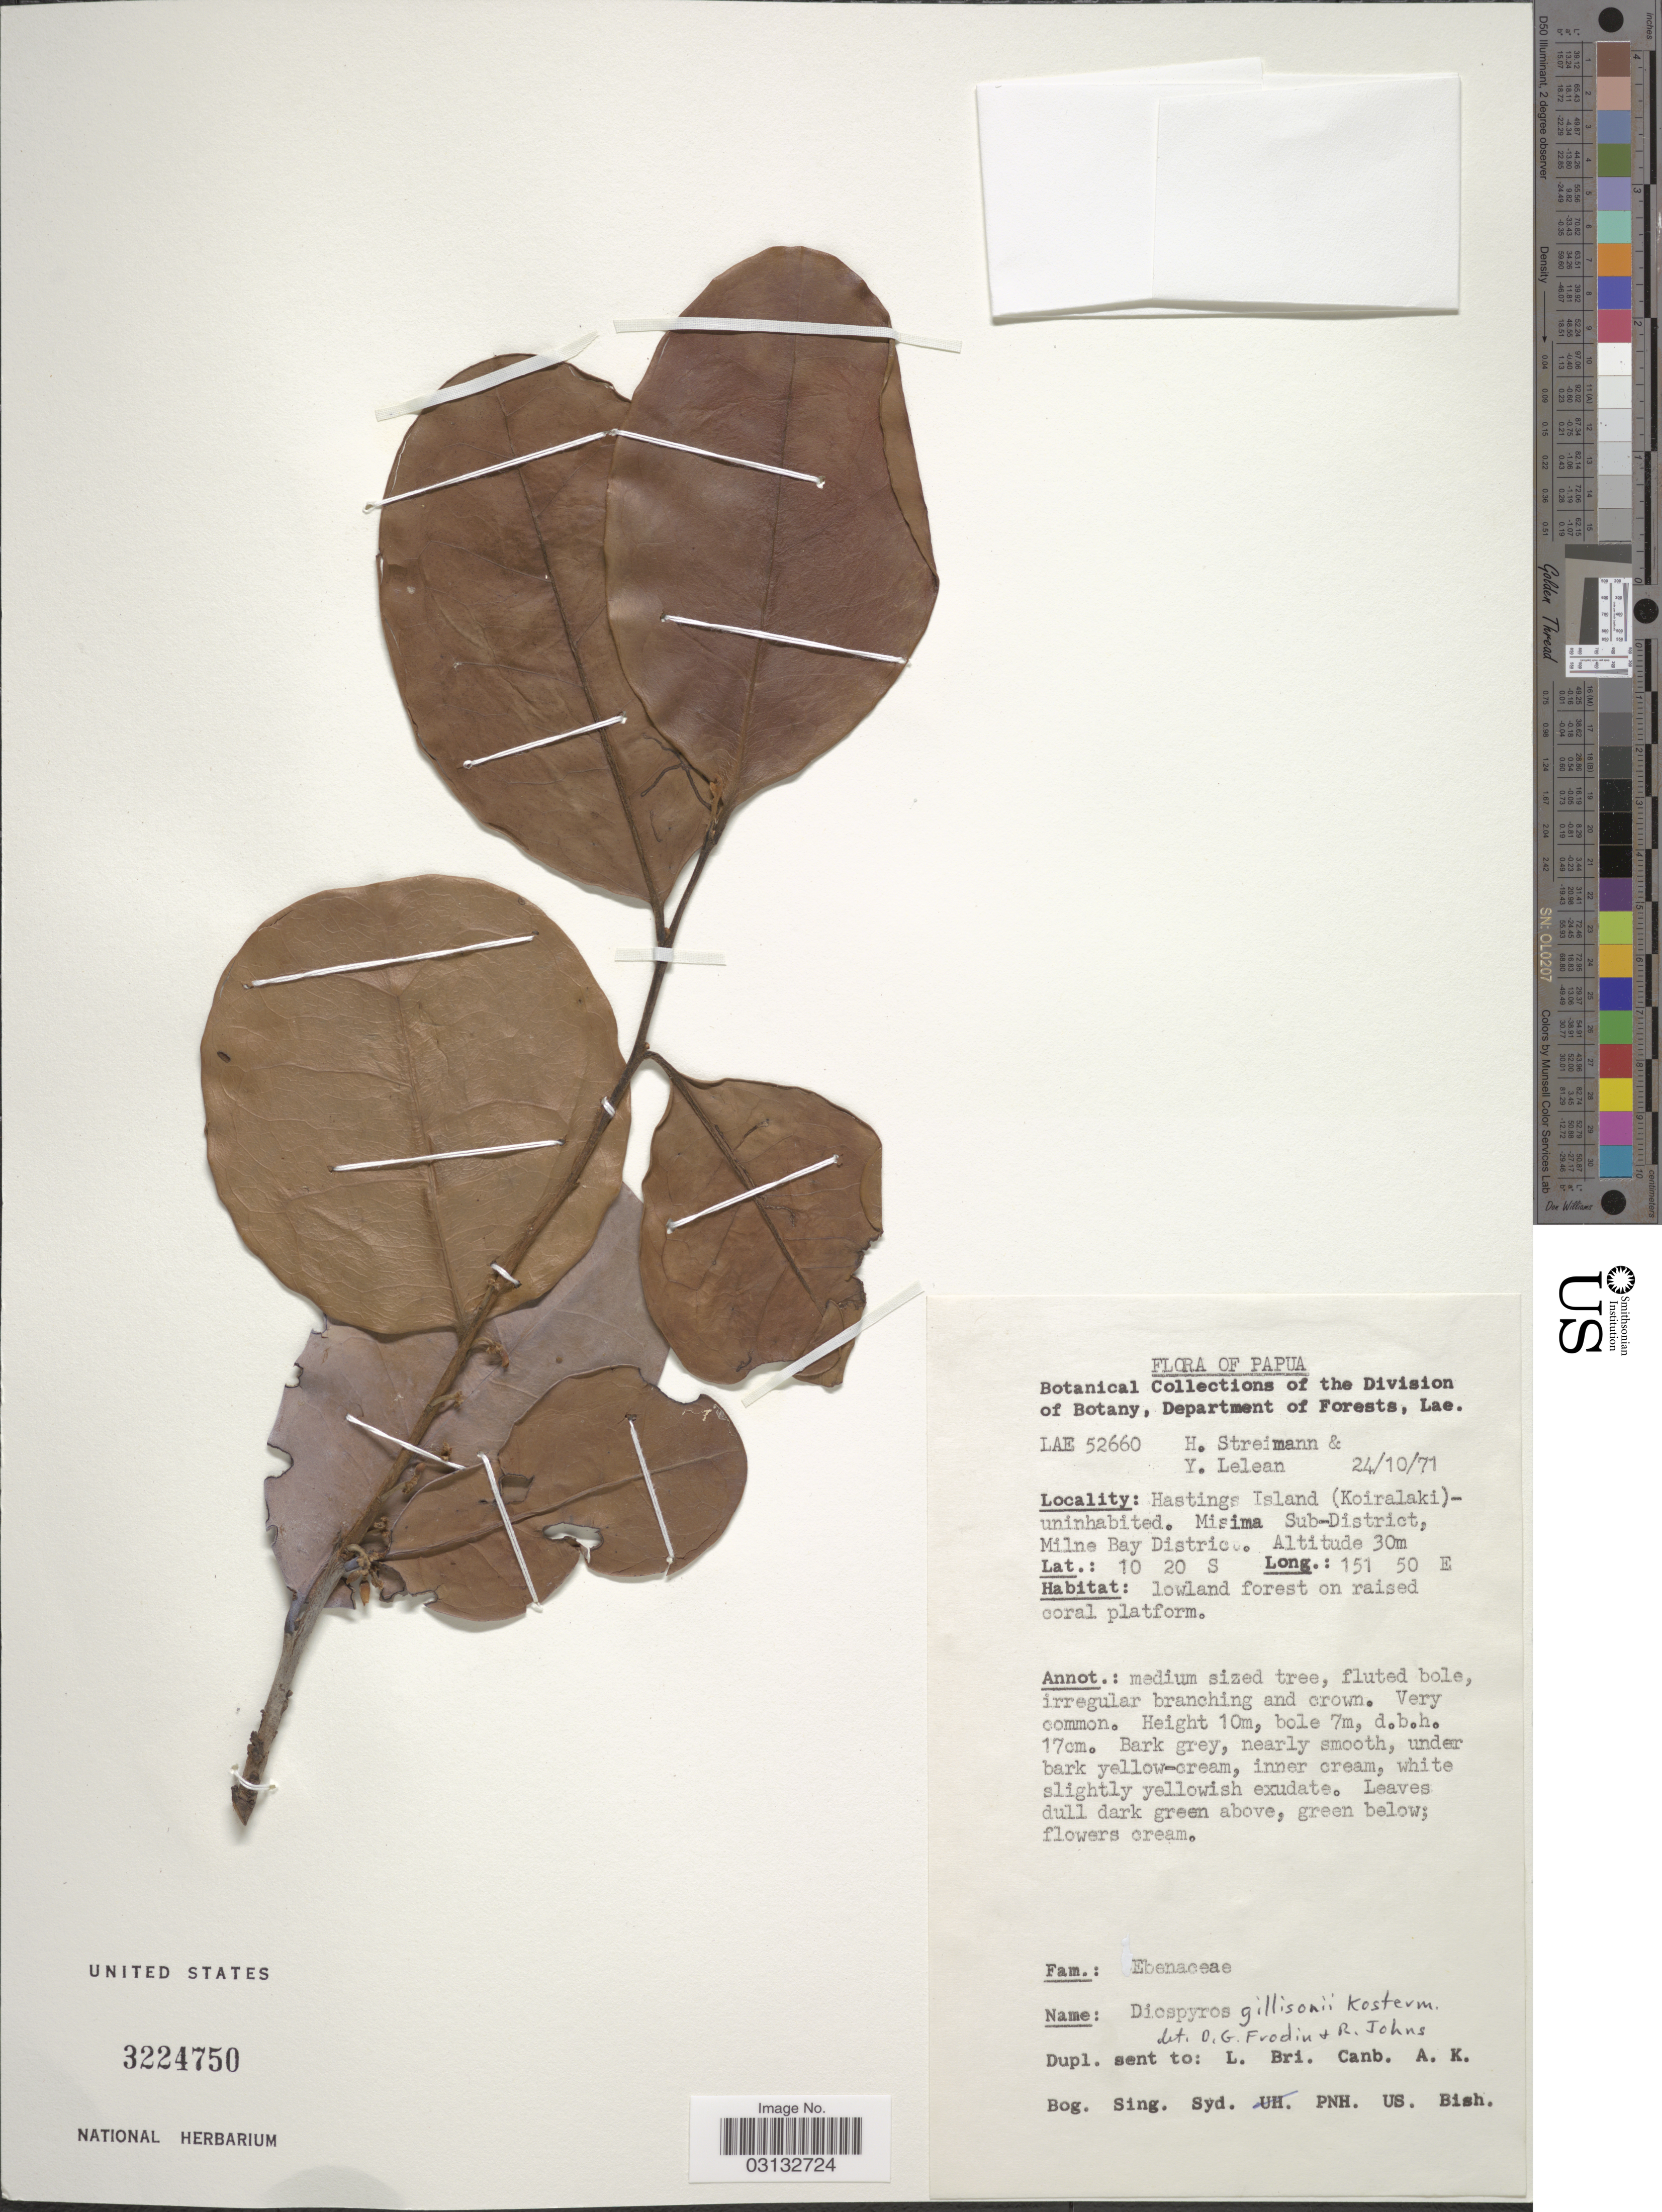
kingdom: Plantae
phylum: Tracheophyta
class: Magnoliopsida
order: Ericales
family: Ebenaceae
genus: Diospyros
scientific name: Diospyros gillisonii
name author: Kosterm.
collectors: H. Streimann & Y. Lelean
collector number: LAE52660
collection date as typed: Transcribed d/m/y: 24/10/71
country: Papua New Guinea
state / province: Milne Bay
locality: Hastings Island (Koiralaki) - uninhabited. Misima Sub-District, Milne Bay District.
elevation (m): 30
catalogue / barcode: US 3224750